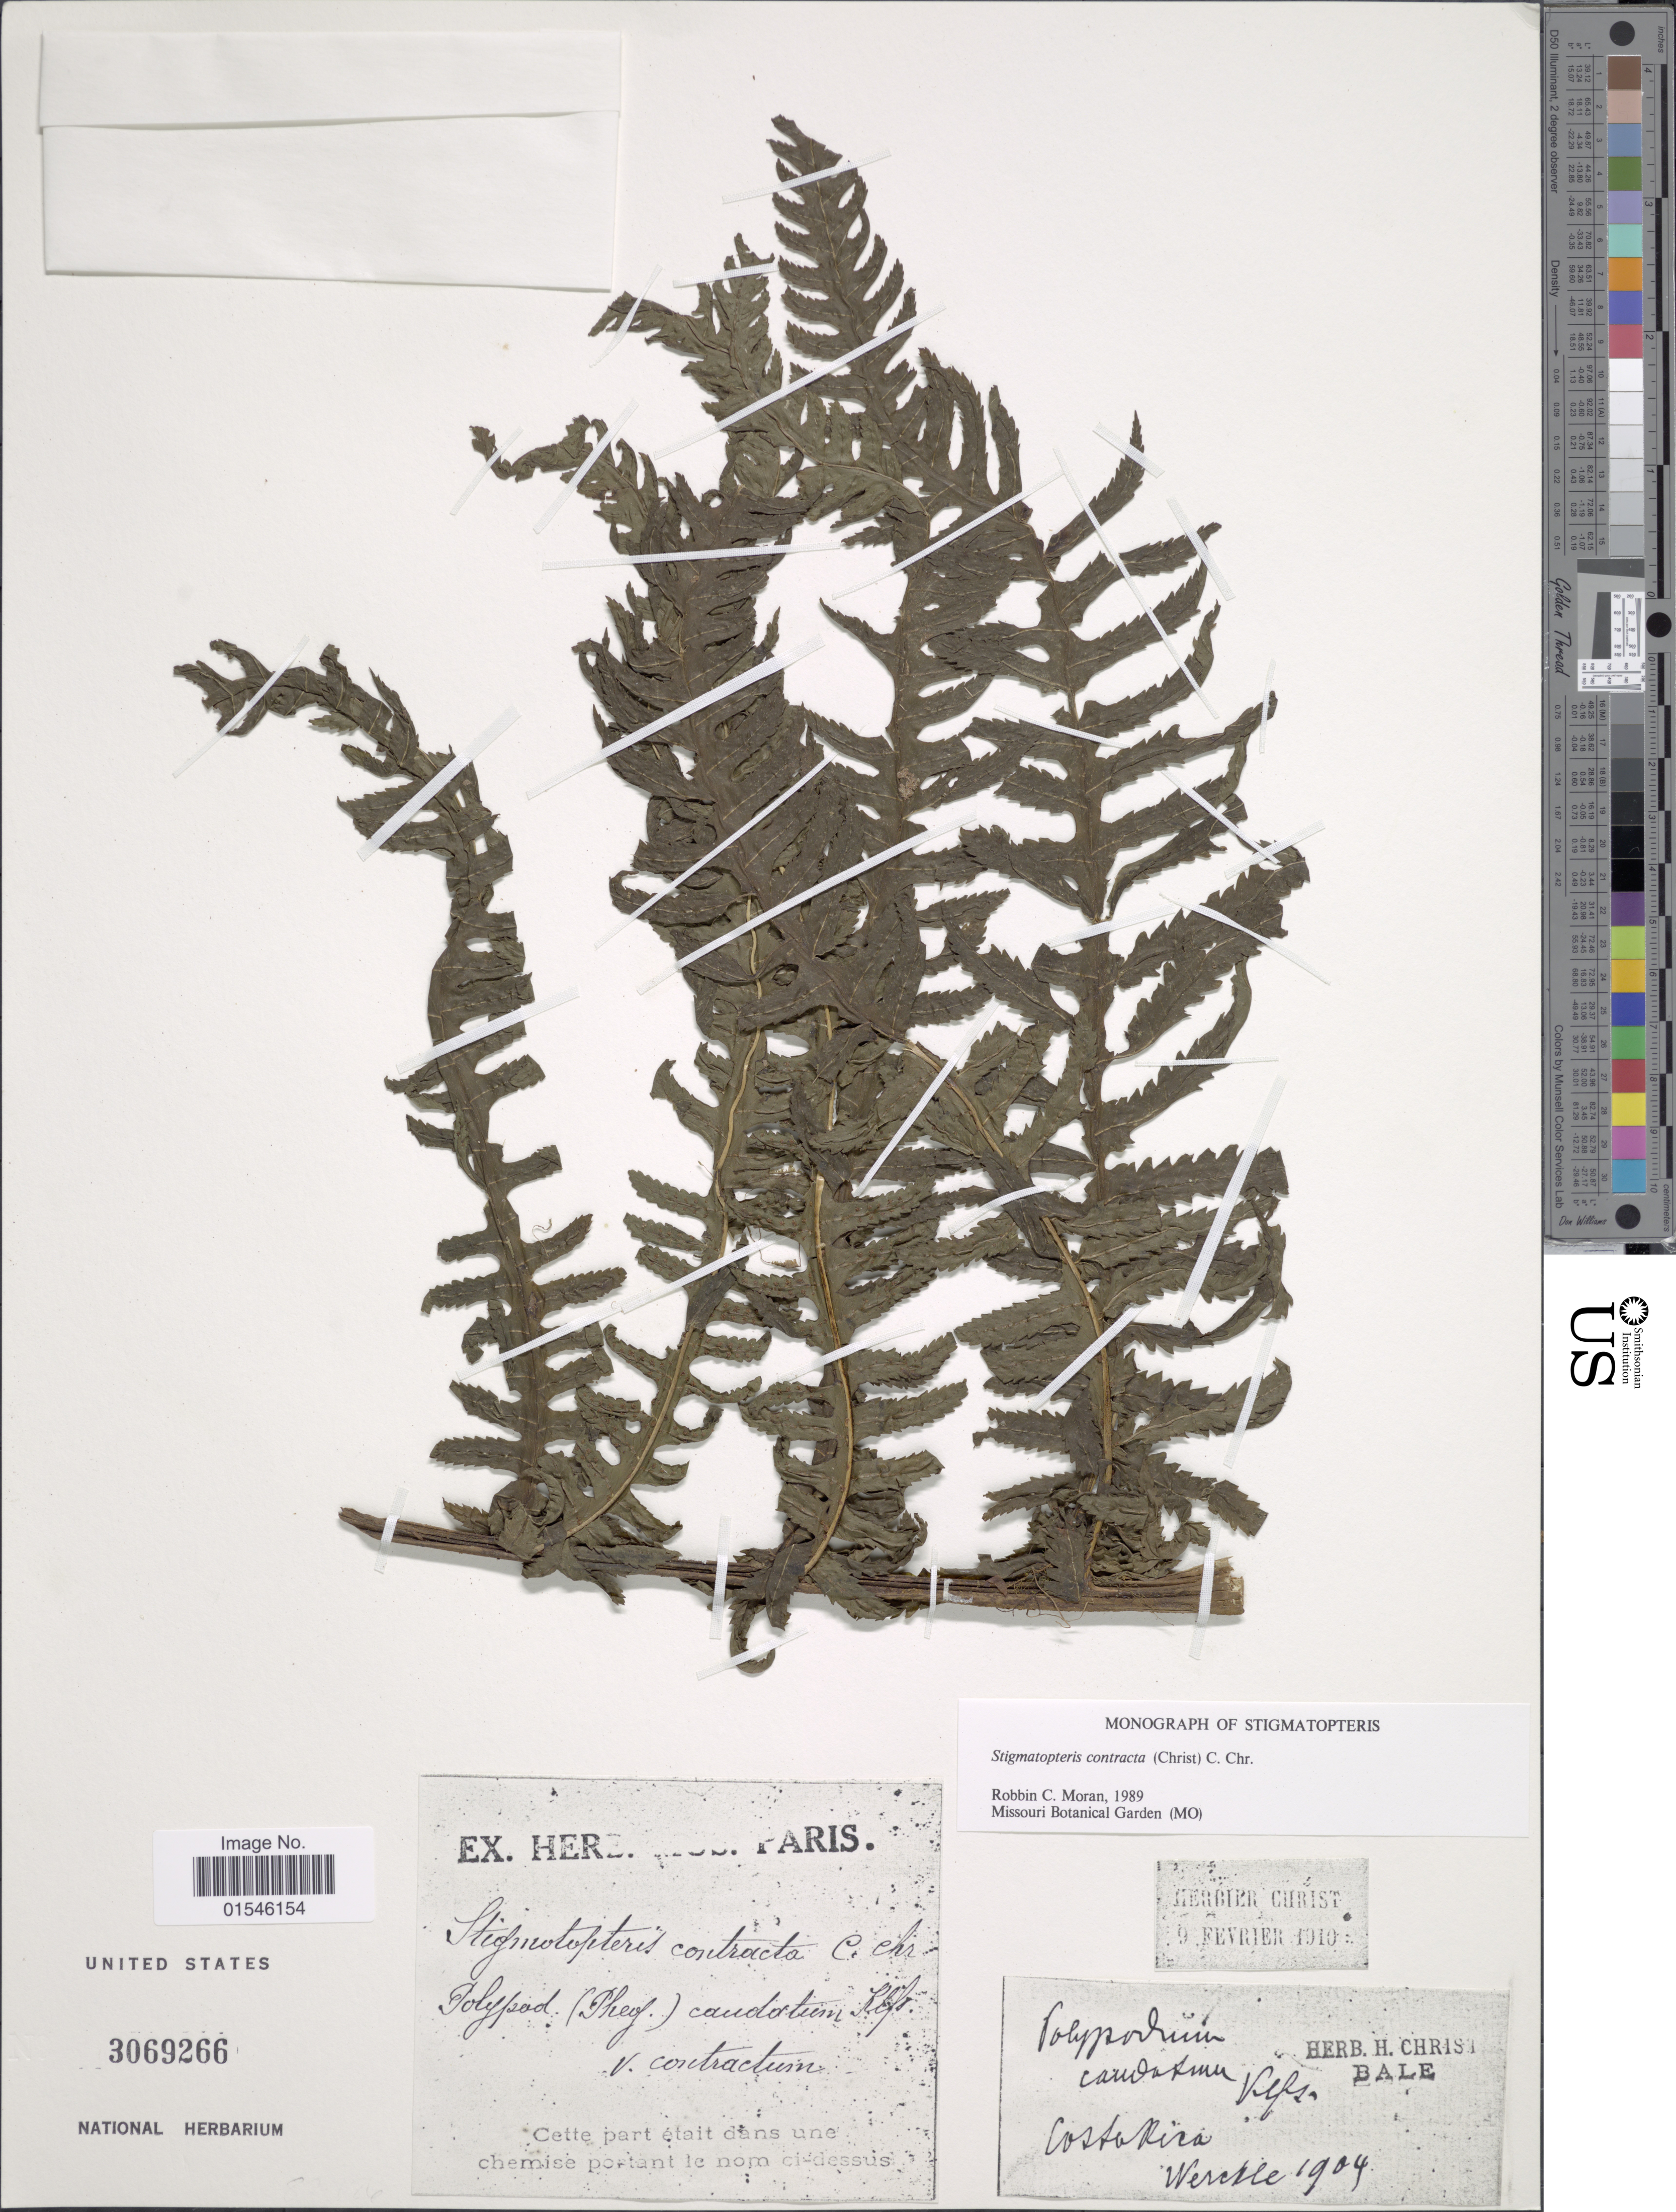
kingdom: Plantae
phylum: Tracheophyta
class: Polypodiopsida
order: Polypodiales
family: Dryopteridaceae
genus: Stigmatopteris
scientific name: Stigmatopteris contracta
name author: (Christ) C. Chr.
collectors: Wercklé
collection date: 1904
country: Costa Rica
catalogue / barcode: US 3069266